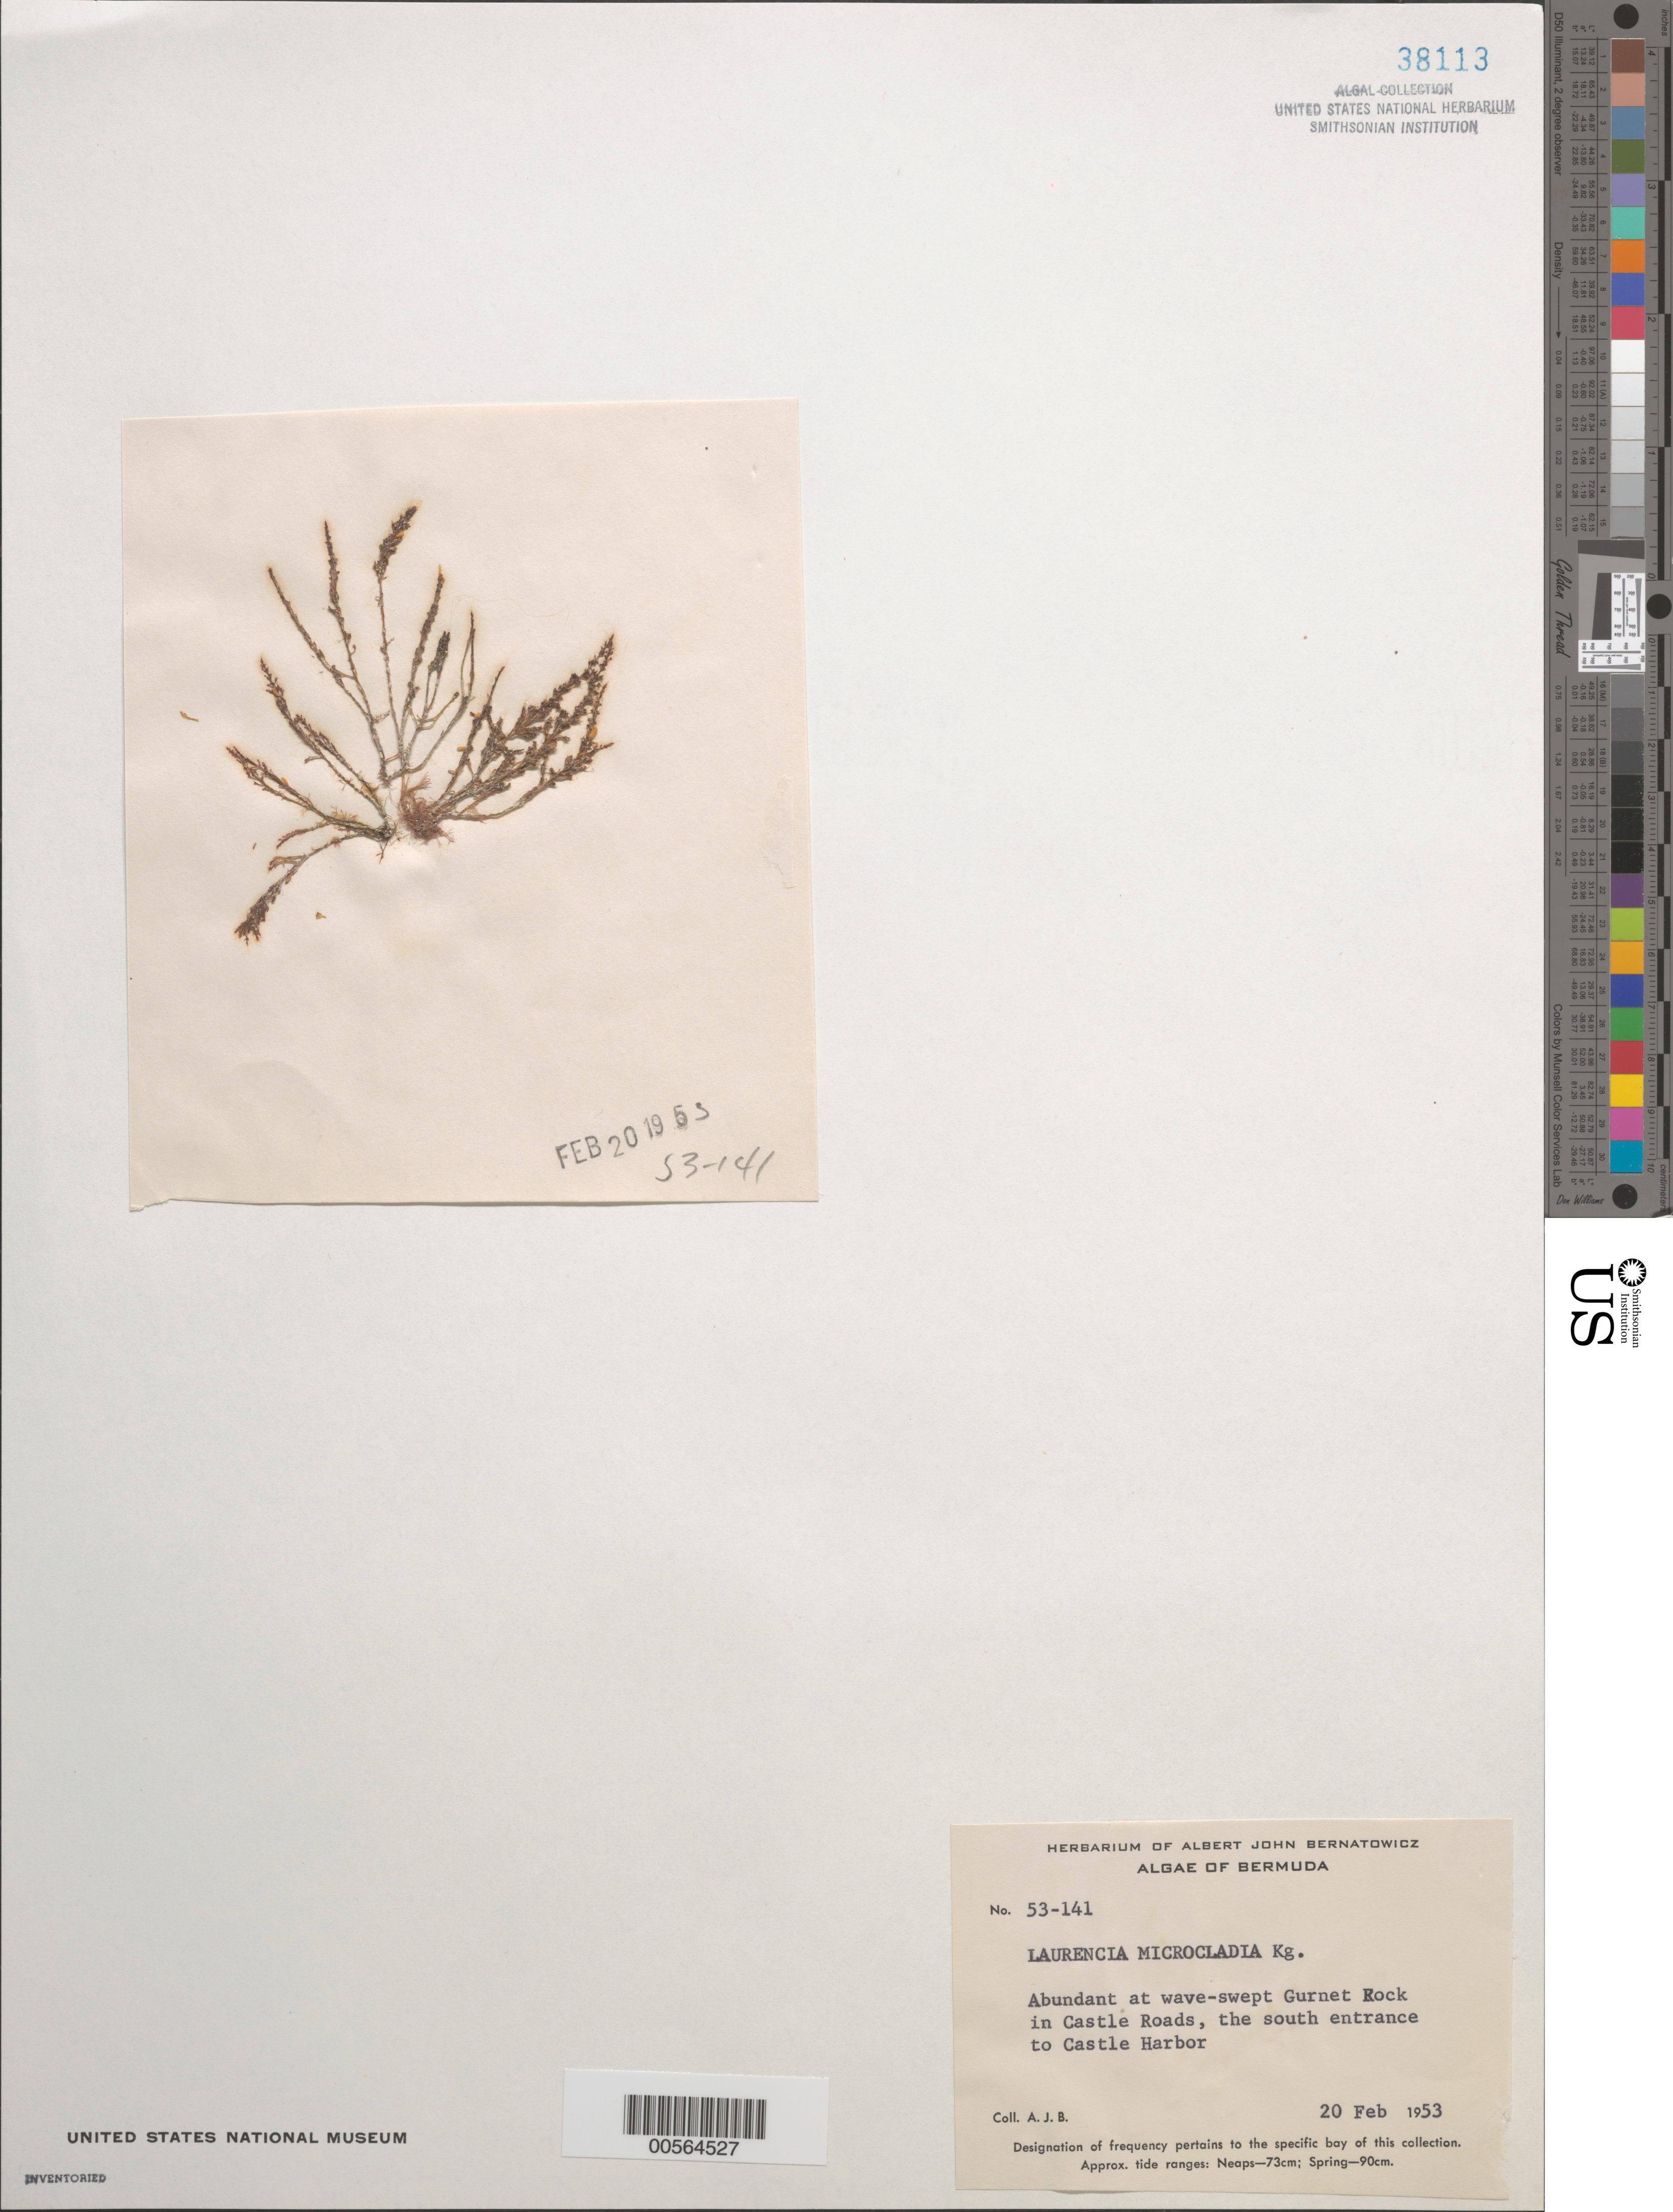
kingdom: Plantae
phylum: Rhodophyta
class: Florideophyceae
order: Ceramiales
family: Rhodomelaceae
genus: Laurencia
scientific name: Laurencia microcladia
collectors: A. Bernatowicz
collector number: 53-141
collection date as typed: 20 Feb 1953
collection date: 1953-02-20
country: Bermuda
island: Bermuda Island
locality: Garnet Rock, Castle Roads, Castle Harbor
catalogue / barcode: US 38113